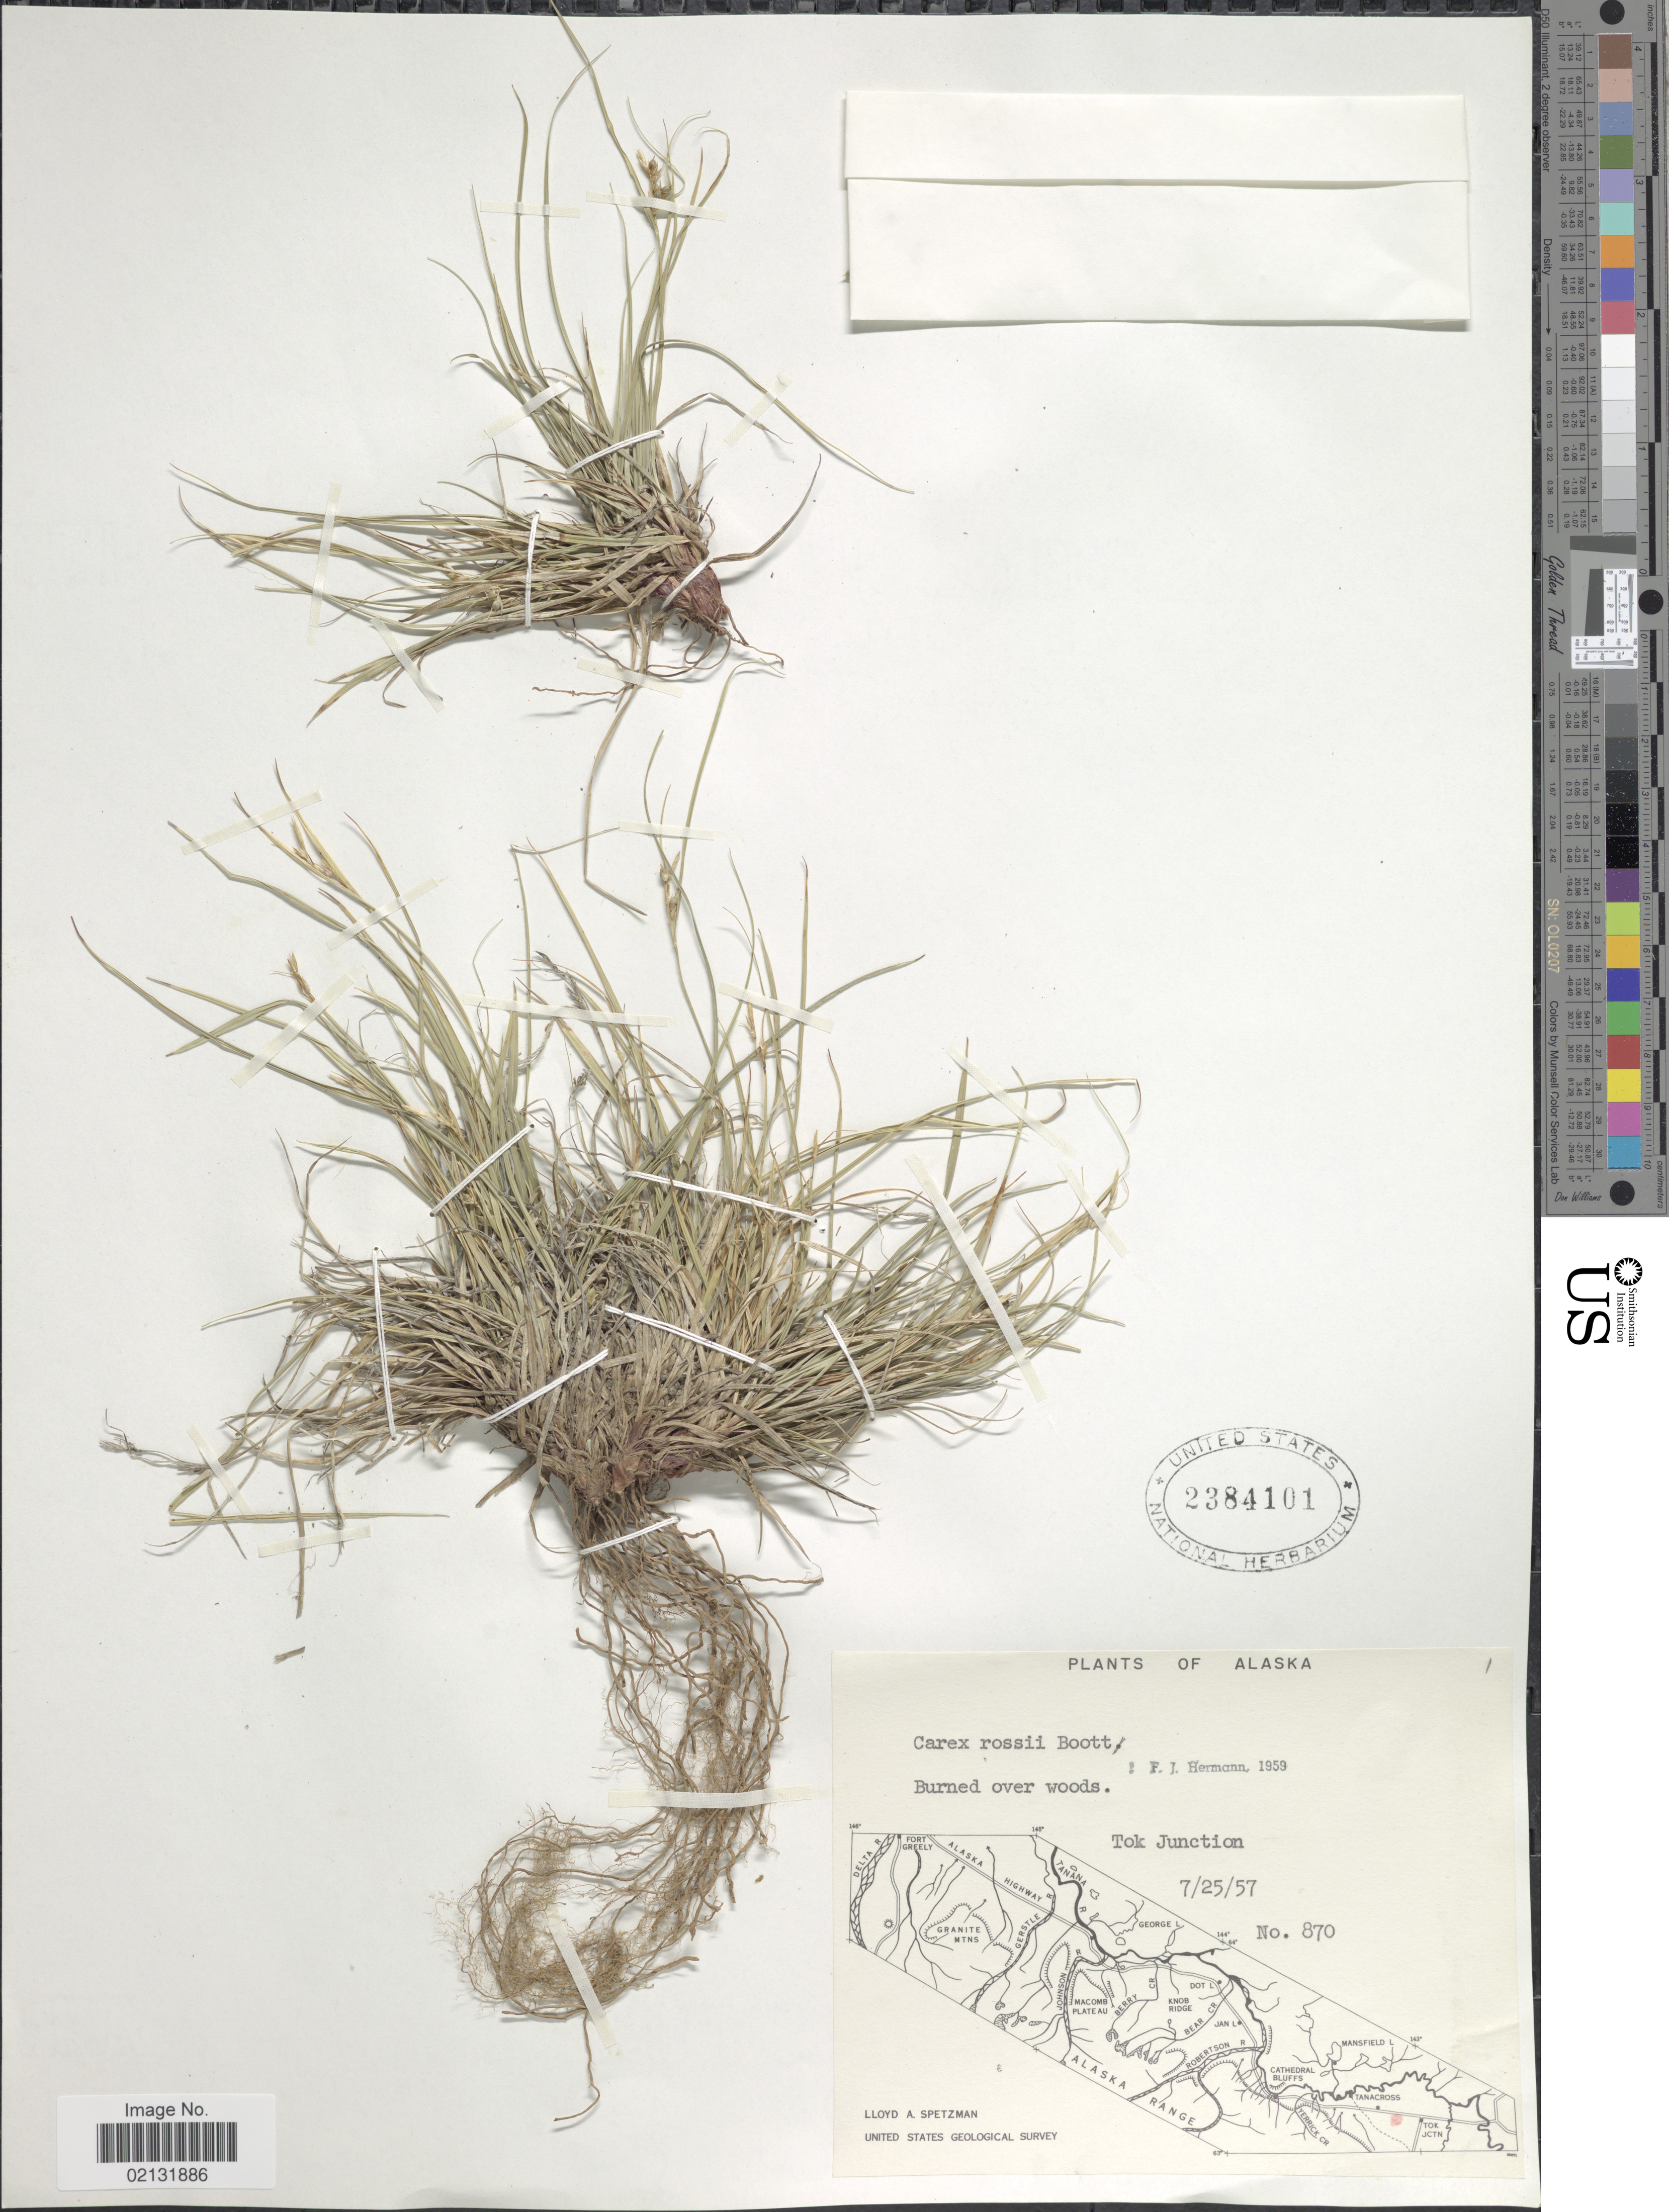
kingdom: Plantae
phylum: Tracheophyta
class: Liliopsida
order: Poales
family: Cyperaceae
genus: Carex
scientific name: Carex rossii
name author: Boott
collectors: L. Spetzman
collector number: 870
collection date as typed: Transcribed d/m/y: 25/7/57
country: United States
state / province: Alaska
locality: Tok Junction.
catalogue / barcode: US 2384101